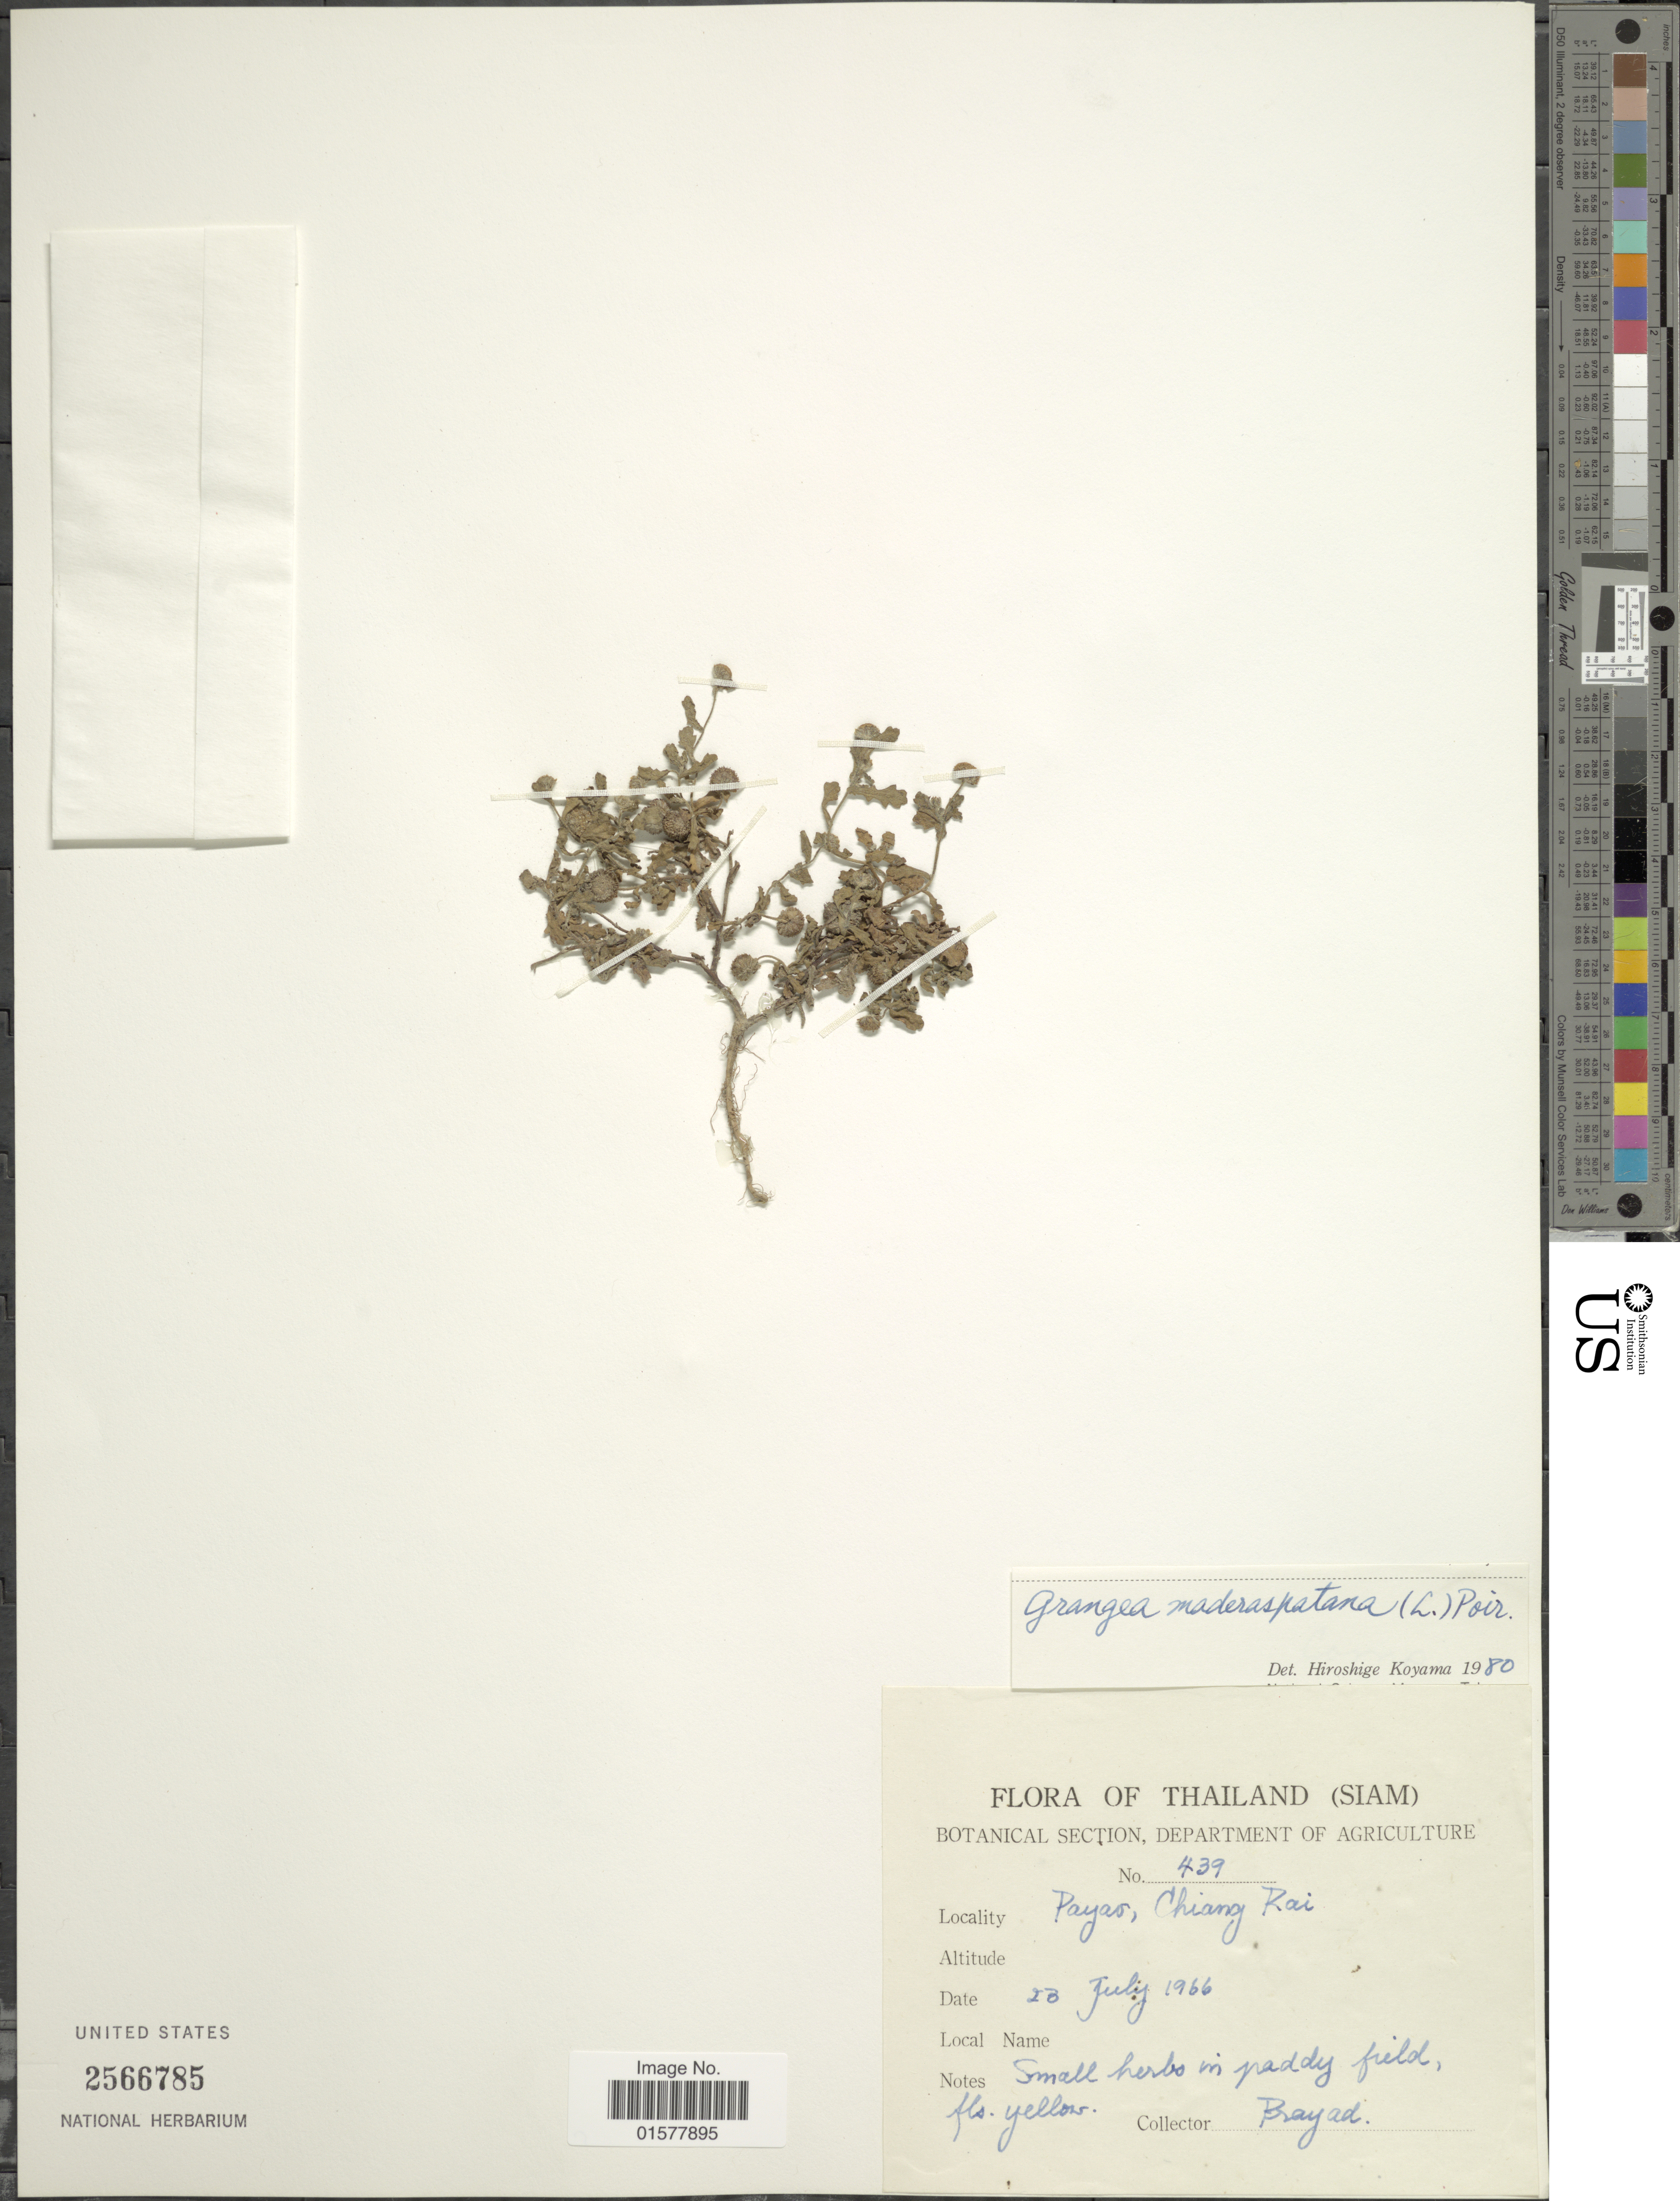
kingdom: Plantae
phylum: Tracheophyta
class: Magnoliopsida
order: Asterales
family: Asteraceae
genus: Grangea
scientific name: Grangea maderaspatana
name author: (L.) Poir.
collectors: Prayad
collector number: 439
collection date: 1966-07-23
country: Thailand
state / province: Chiang Rai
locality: Siam, Payao, Chiang Rai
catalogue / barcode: US 2566785